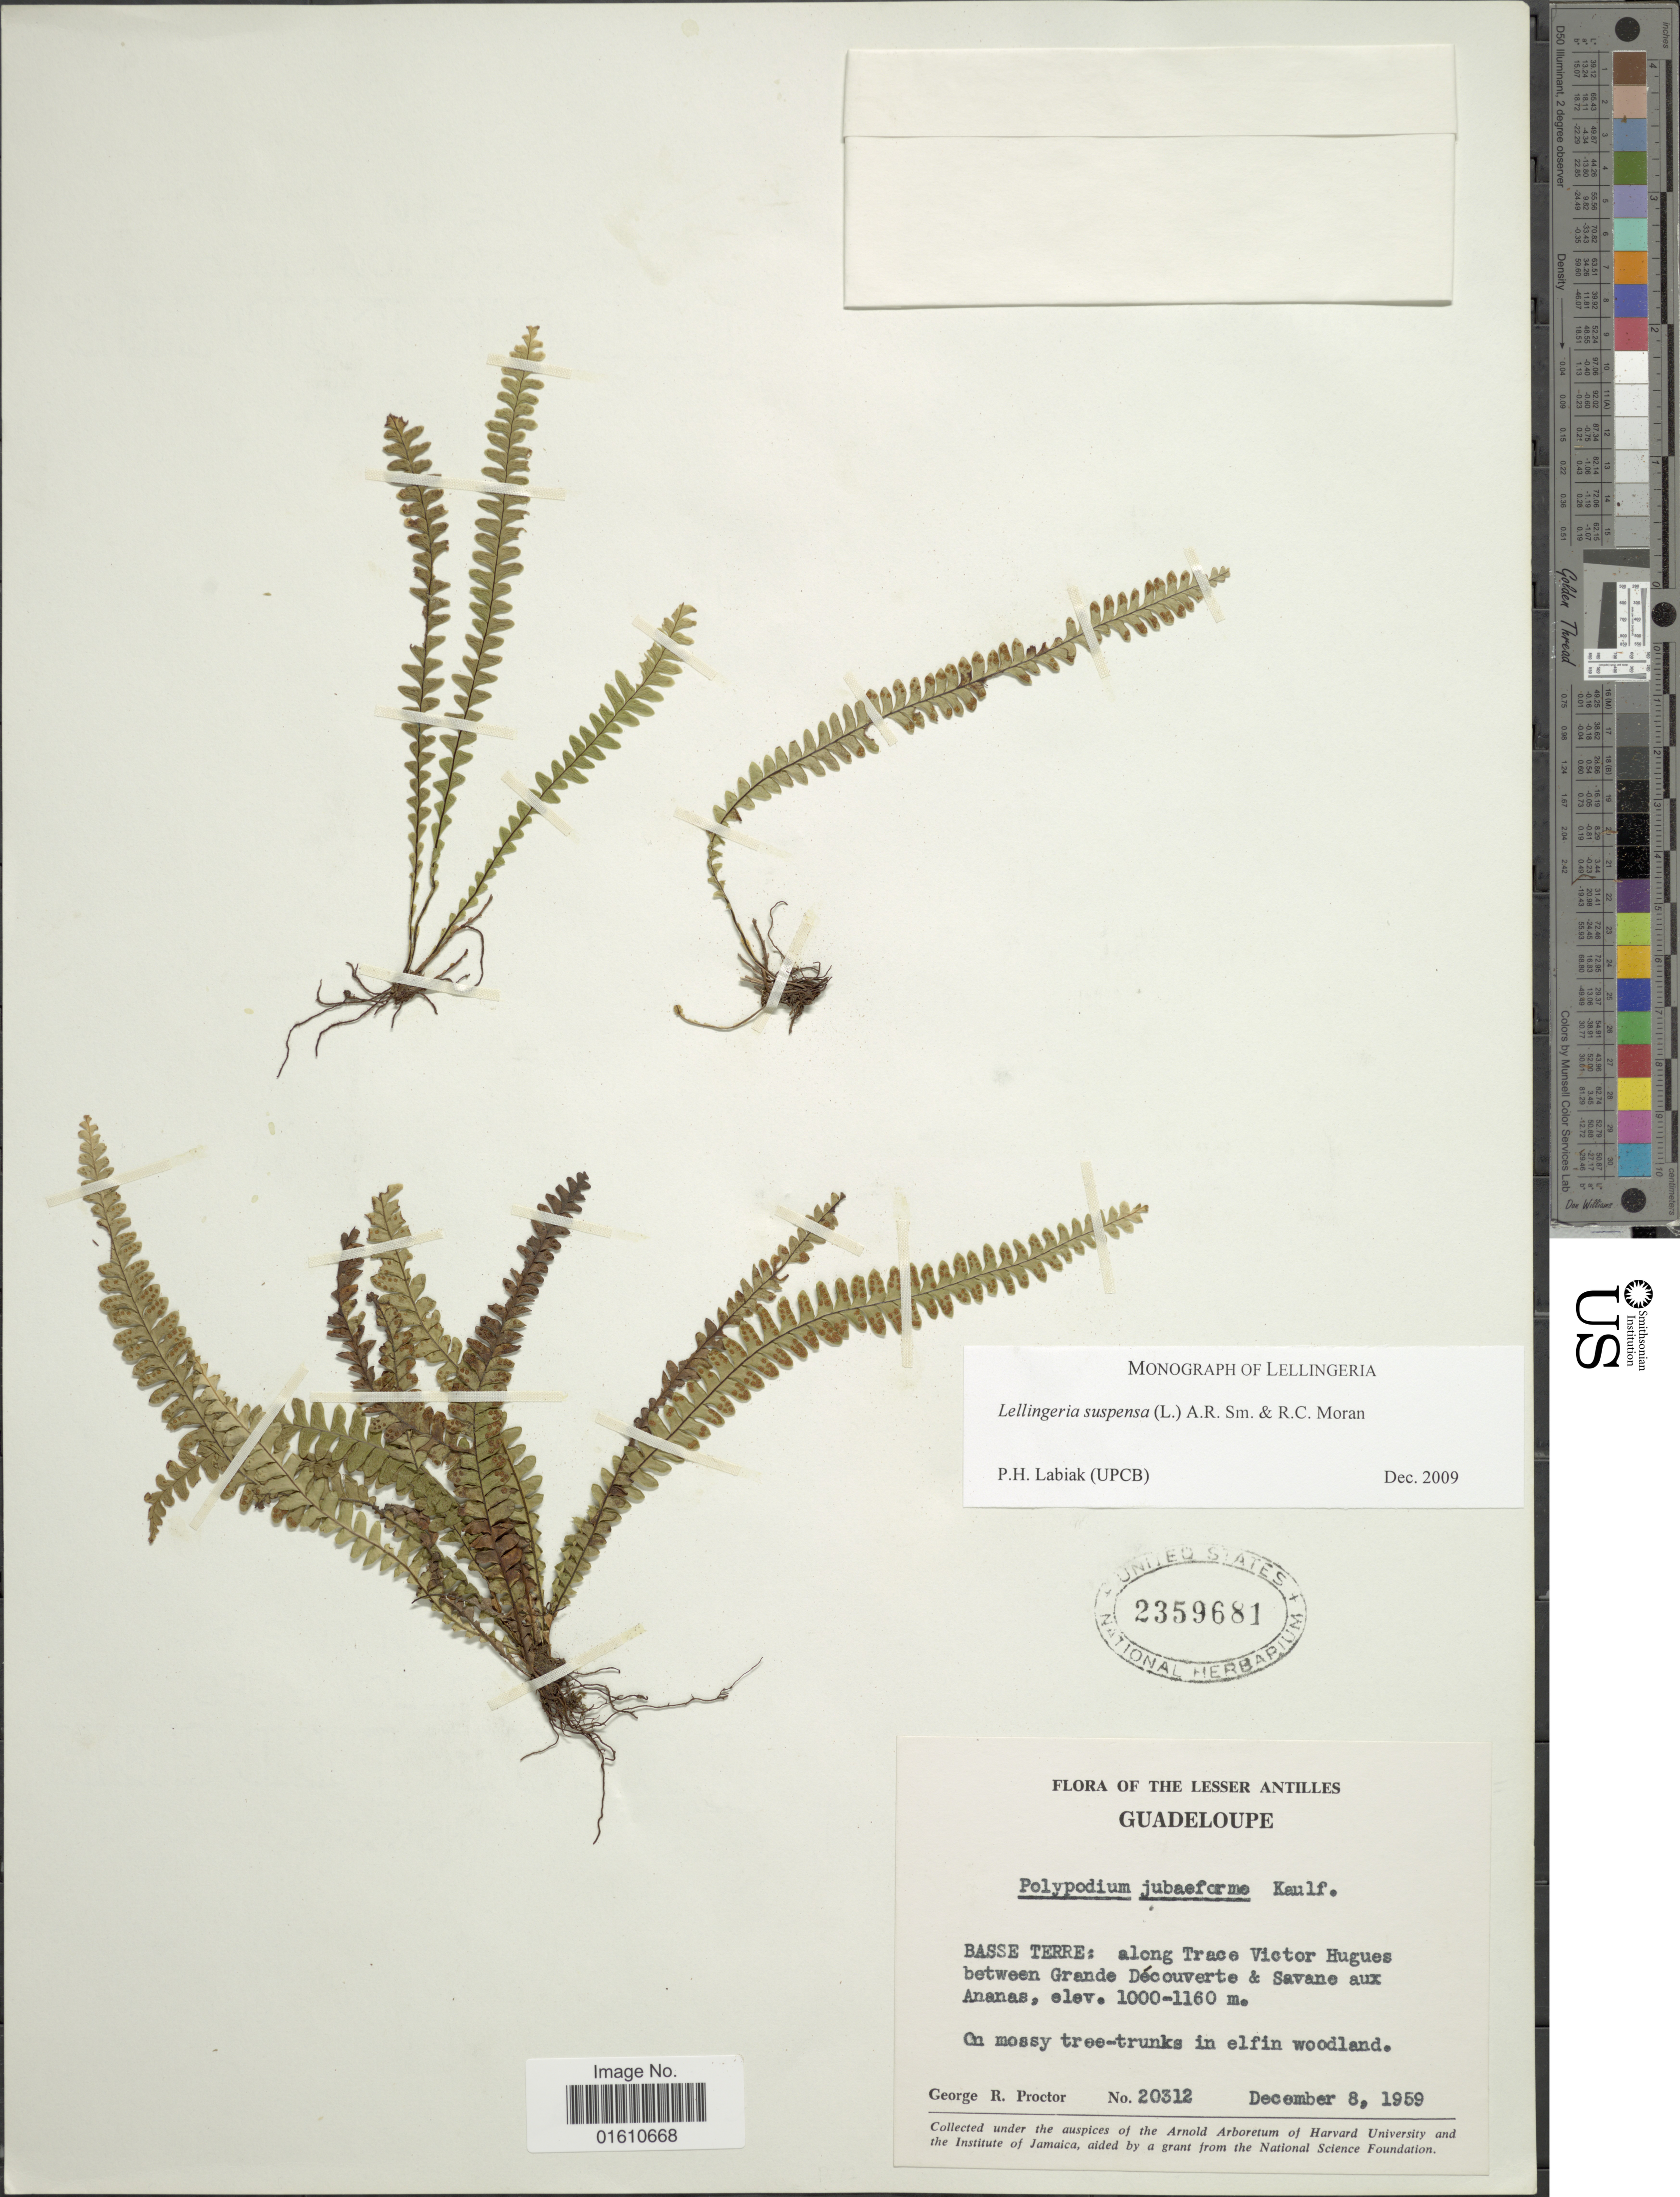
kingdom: Plantae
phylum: Tracheophyta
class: Polypodiopsida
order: Polypodiales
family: Polypodiaceae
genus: Lellingeria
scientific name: Lellingeria suspensa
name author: (L.) A.R. Sm. & R.C. Moran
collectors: G. R. Proctor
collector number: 20312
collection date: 1959-12-08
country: Guadeloupe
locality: Basse Terre: along Trace Victor Hugues between Grande Decouverte [interpreted] Savane aux Ananas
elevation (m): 1000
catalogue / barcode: US 2359681